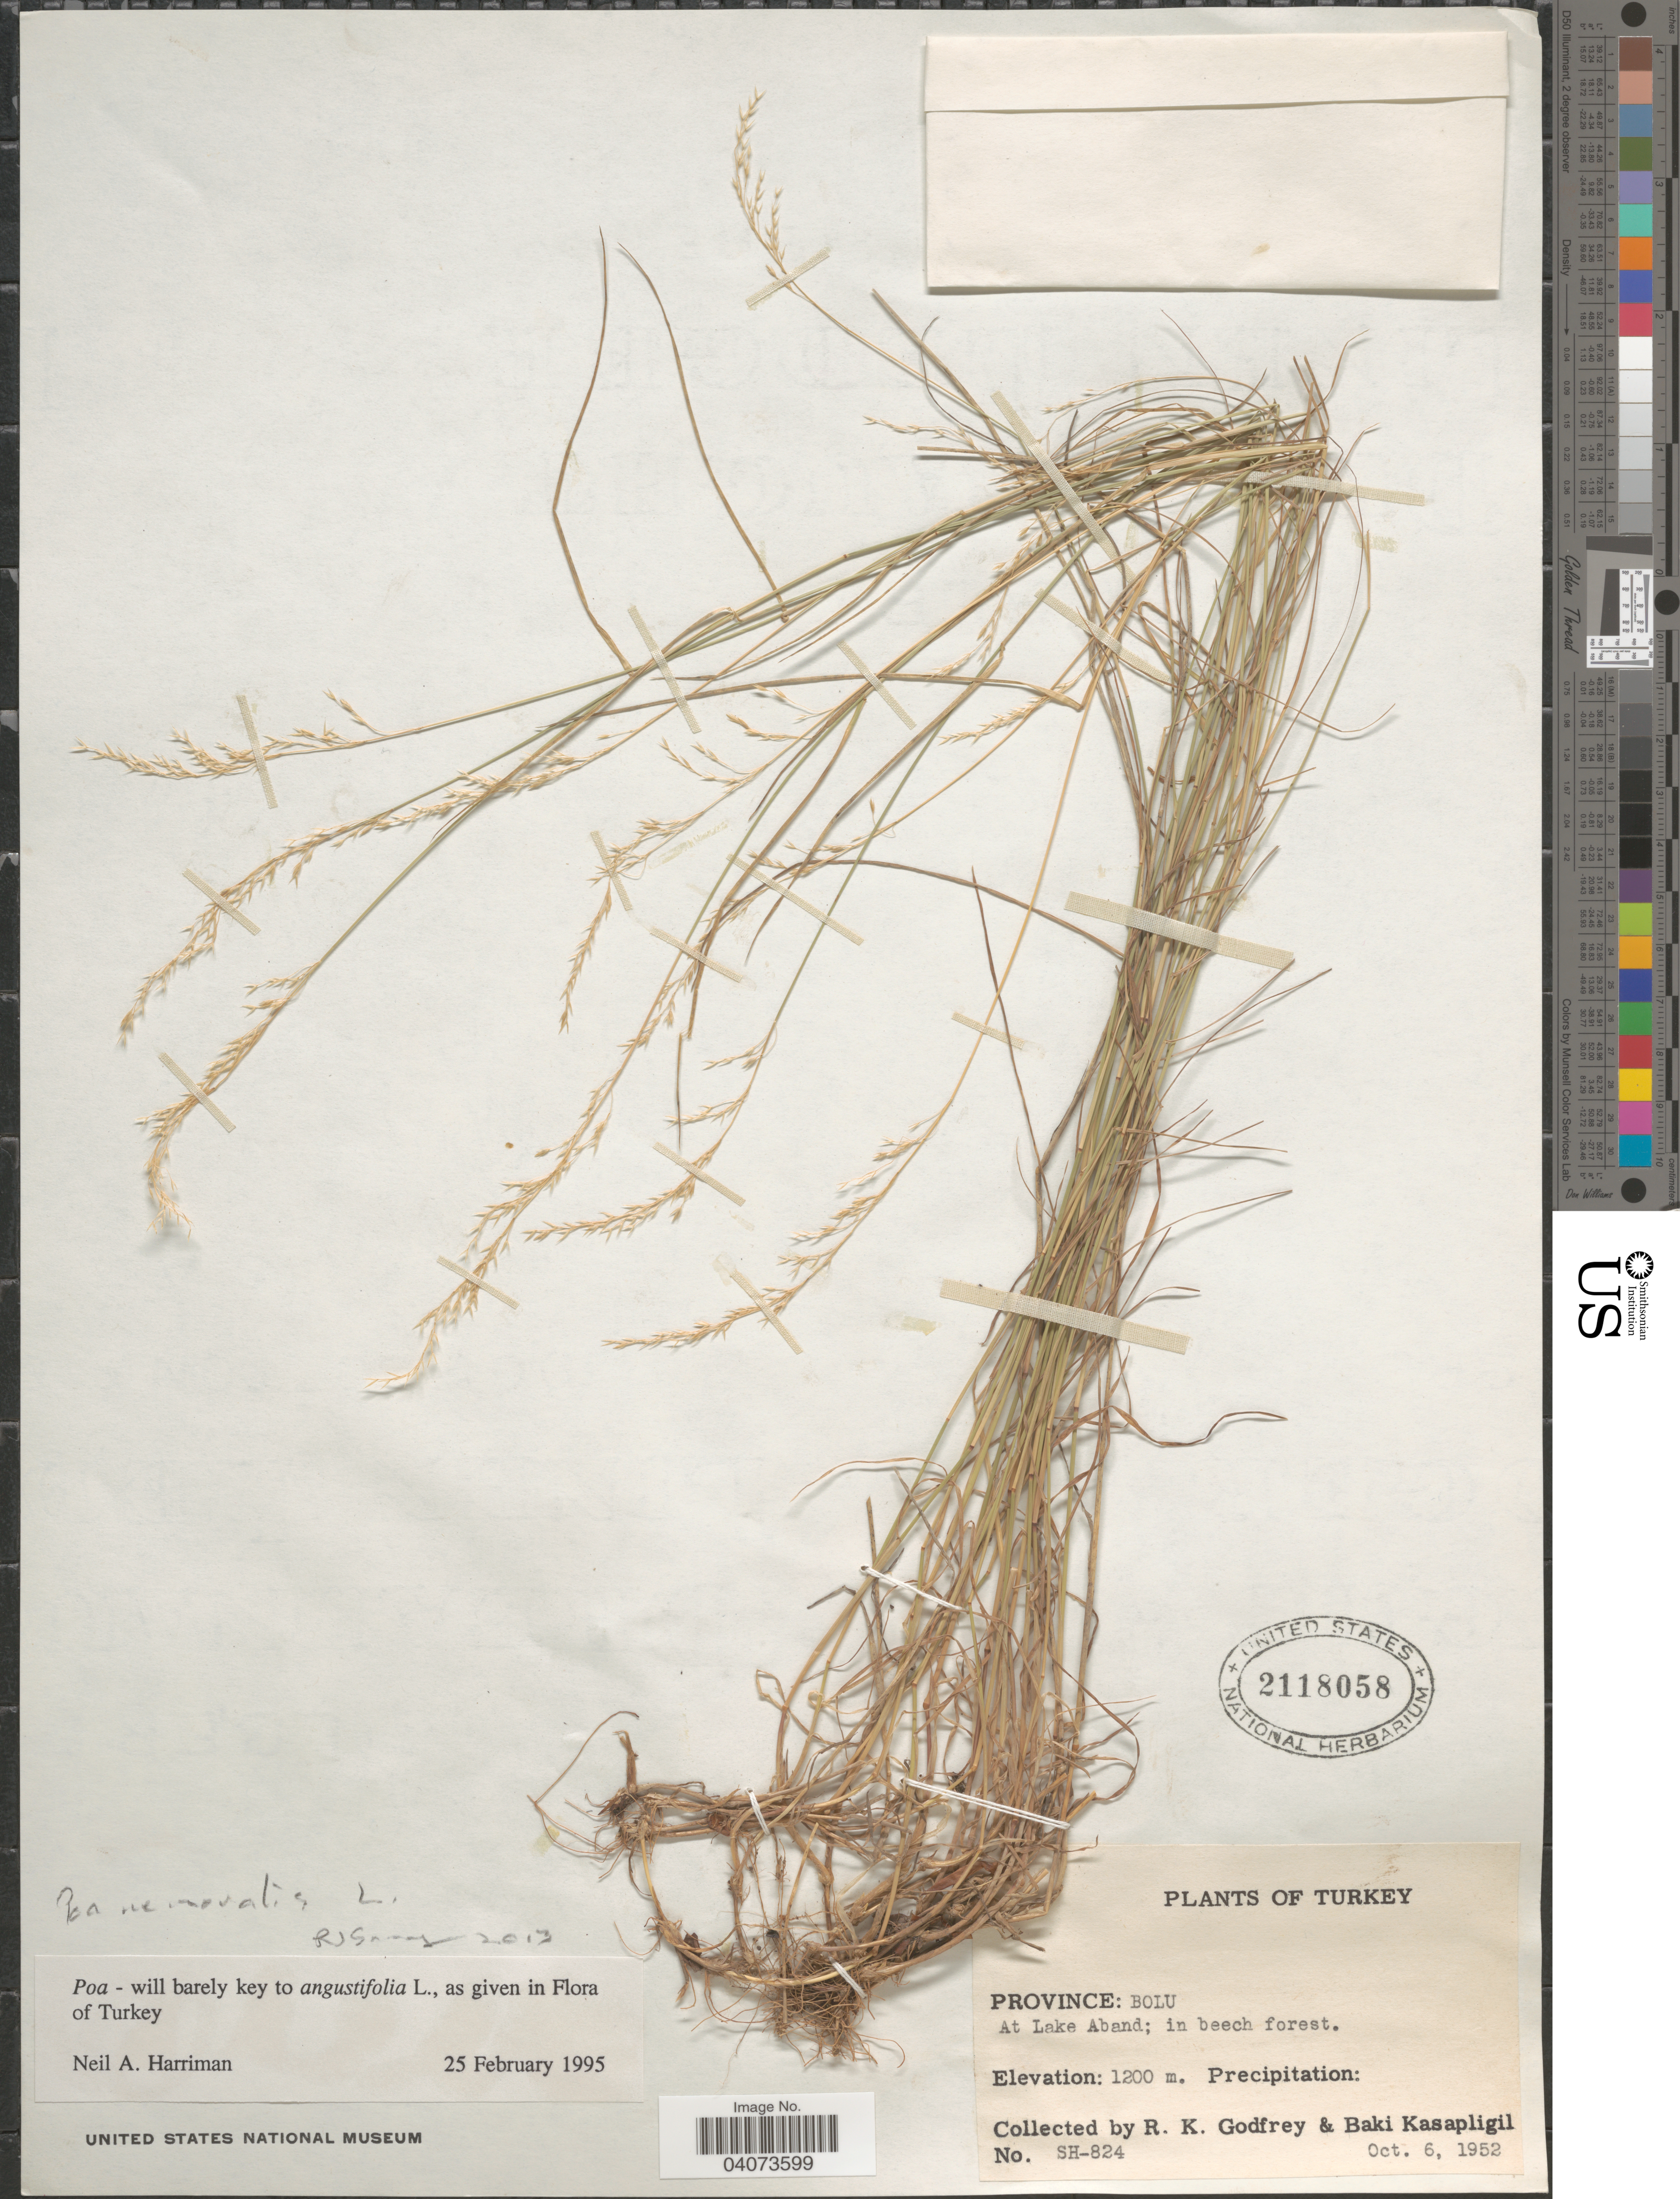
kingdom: Plantae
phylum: Tracheophyta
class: Liliopsida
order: Poales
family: Poaceae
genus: Poa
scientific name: Poa nemoralis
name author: L.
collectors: R. K. Godfrey & B. Kasapligil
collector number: SH-824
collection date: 1952-10-06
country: Turkey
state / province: Bolu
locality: At Lake Aband; in beech forest.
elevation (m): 1200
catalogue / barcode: US 2118058